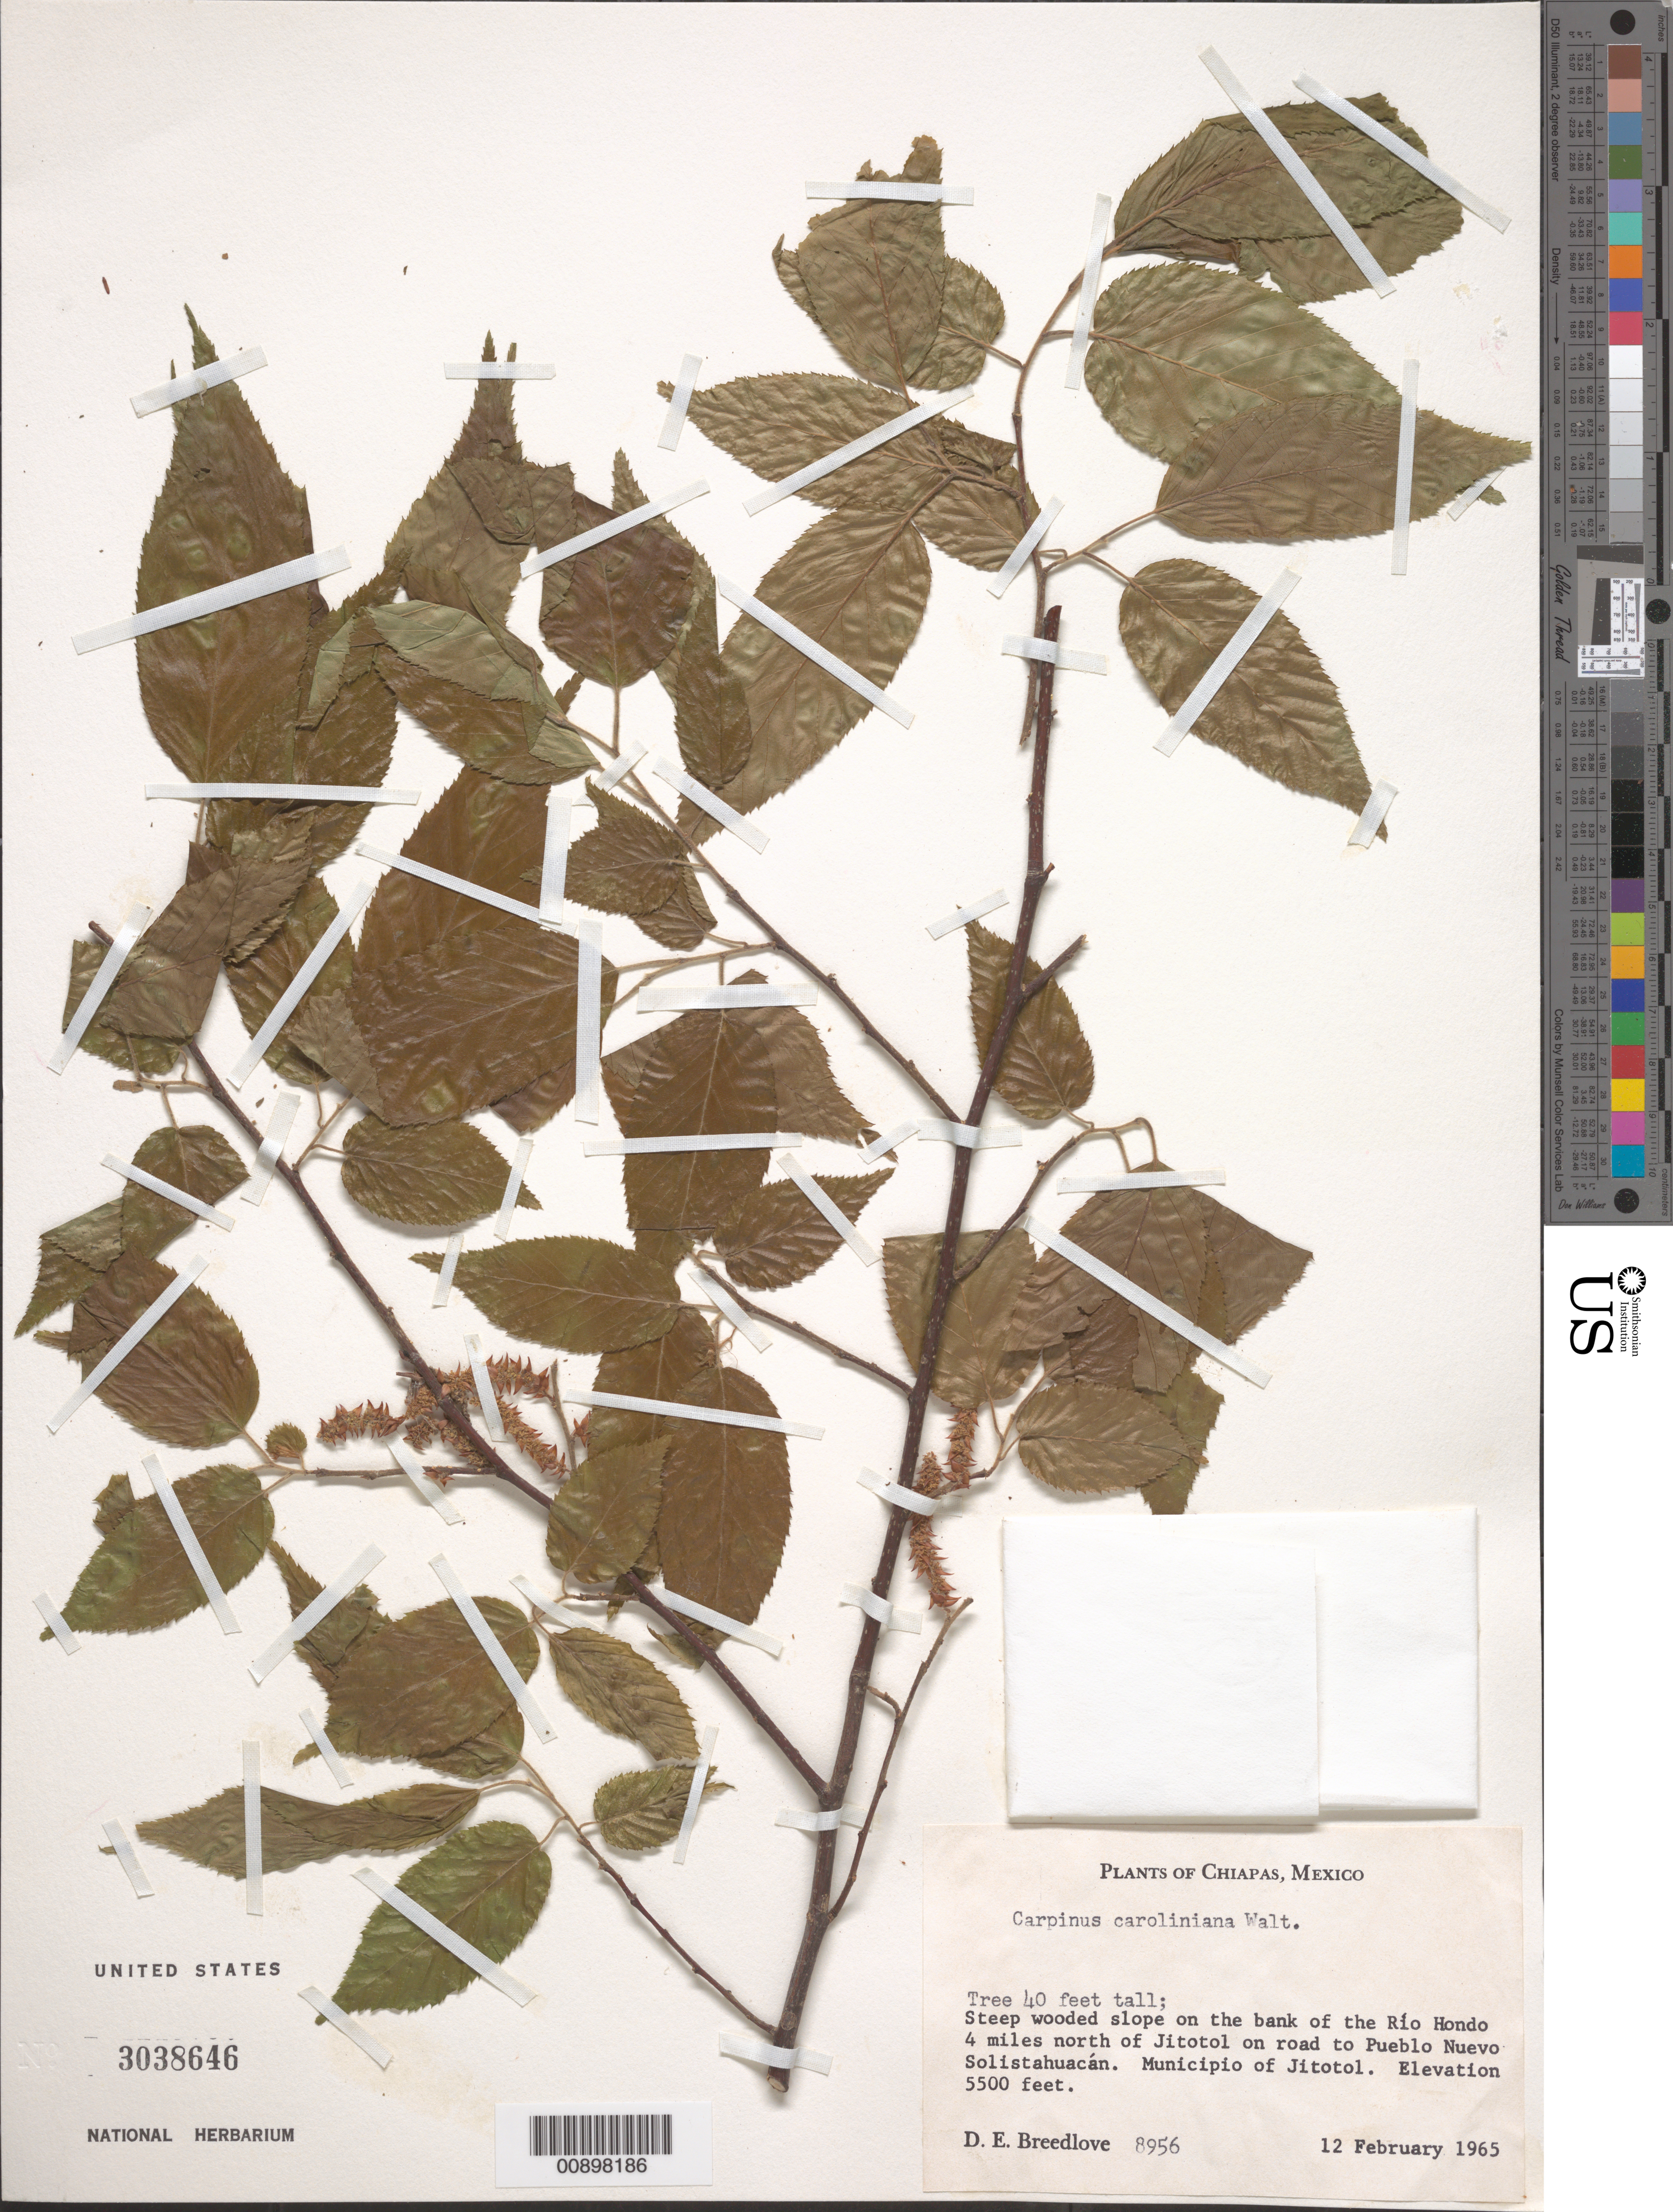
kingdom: Plantae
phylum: Tracheophyta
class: Magnoliopsida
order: Fagales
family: Betulaceae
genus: Carpinus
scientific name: Carpinus caroliniana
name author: Walter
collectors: D. E. Breedlove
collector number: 8956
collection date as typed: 12 Feb 1965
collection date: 1965-02-12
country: Mexico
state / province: Chiapas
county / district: Jitotol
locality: Steep wooded slope on the bank of the Río Hondo 4 miles north of Jitotol on road to Pueblo Nuevo Solistahuacán. Municipio of Jitotol.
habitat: Steep wooded slope on the bank of the river.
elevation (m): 1676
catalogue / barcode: US 3038646